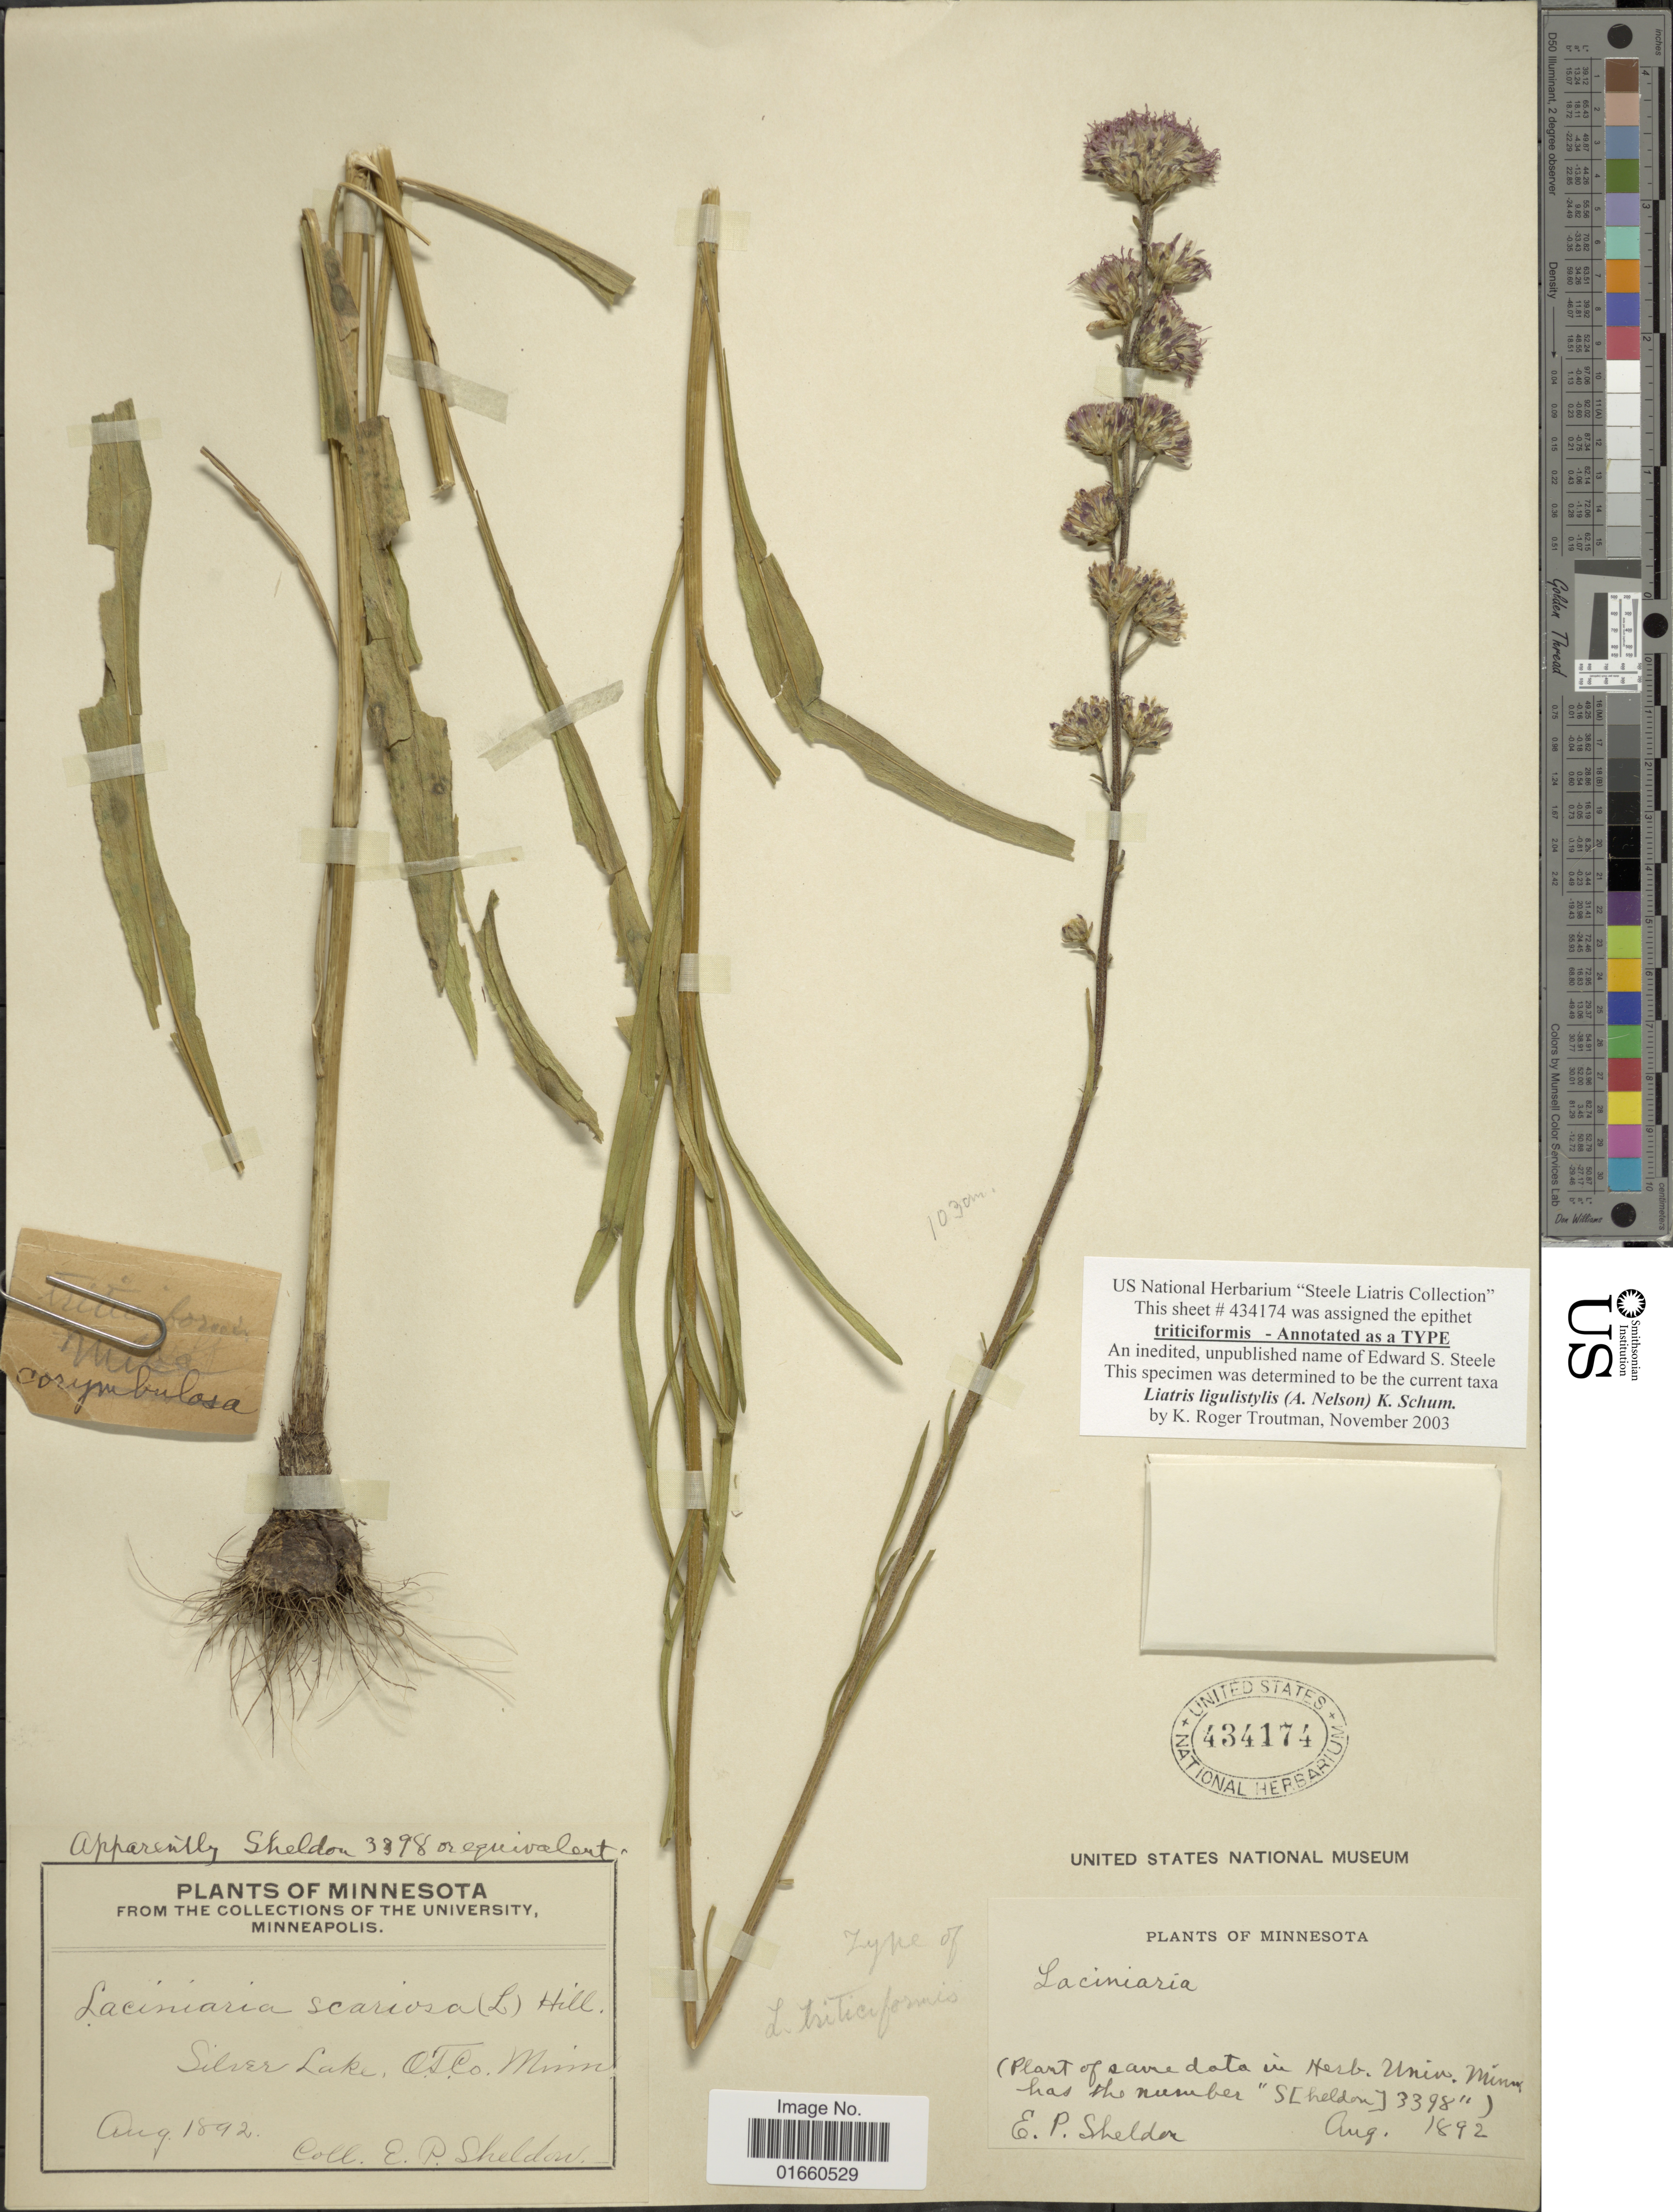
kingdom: Plantae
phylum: Tracheophyta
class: Magnoliopsida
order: Asterales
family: Asteraceae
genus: Liatris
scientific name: Liatris ligulistylis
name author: (A. Nelson) K. Schum.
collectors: E. P. Sheldon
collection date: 1892-08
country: United States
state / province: Minnesota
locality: Silver Lake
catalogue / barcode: US 434174